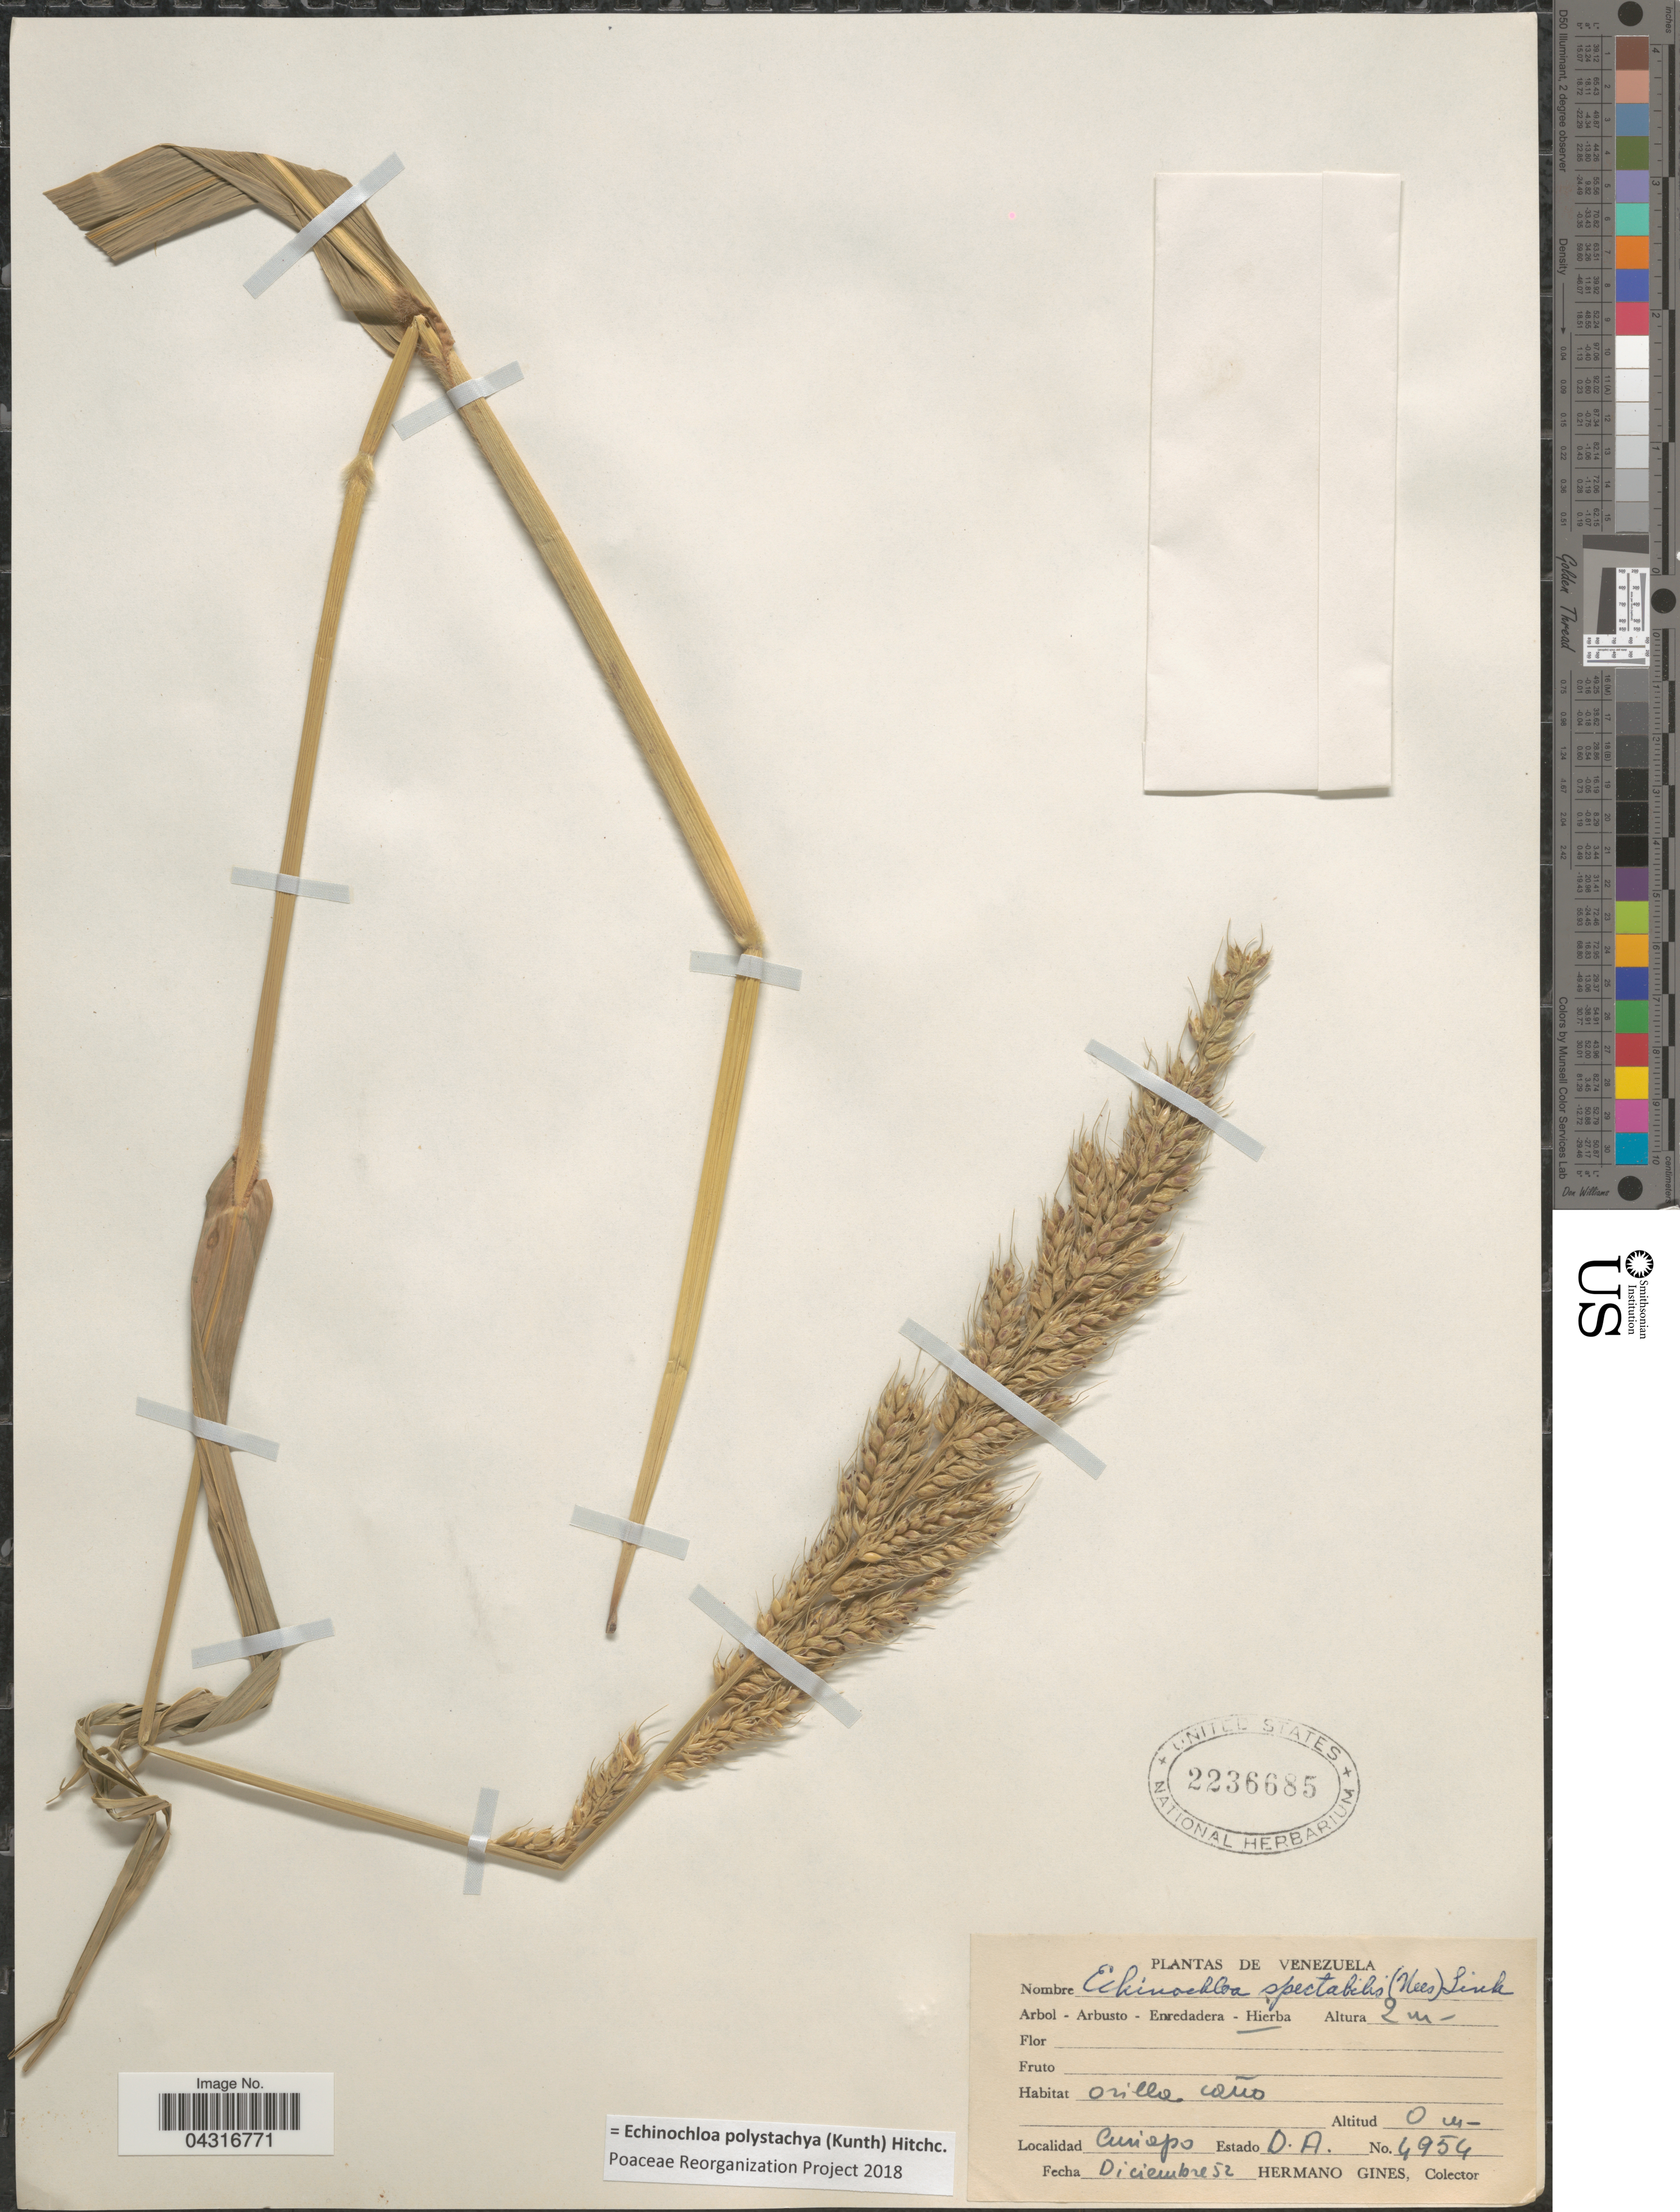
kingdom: Plantae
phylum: Tracheophyta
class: Liliopsida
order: Poales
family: Poaceae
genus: Echinochloa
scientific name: Echinochloa polystachya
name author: (Kunth) Hitchc.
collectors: Bro. Gines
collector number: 4954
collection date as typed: Transcribed d/m/y: /12/52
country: Venezuela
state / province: Delta Amacuro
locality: Curiepe.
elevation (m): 0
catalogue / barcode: US 2236685